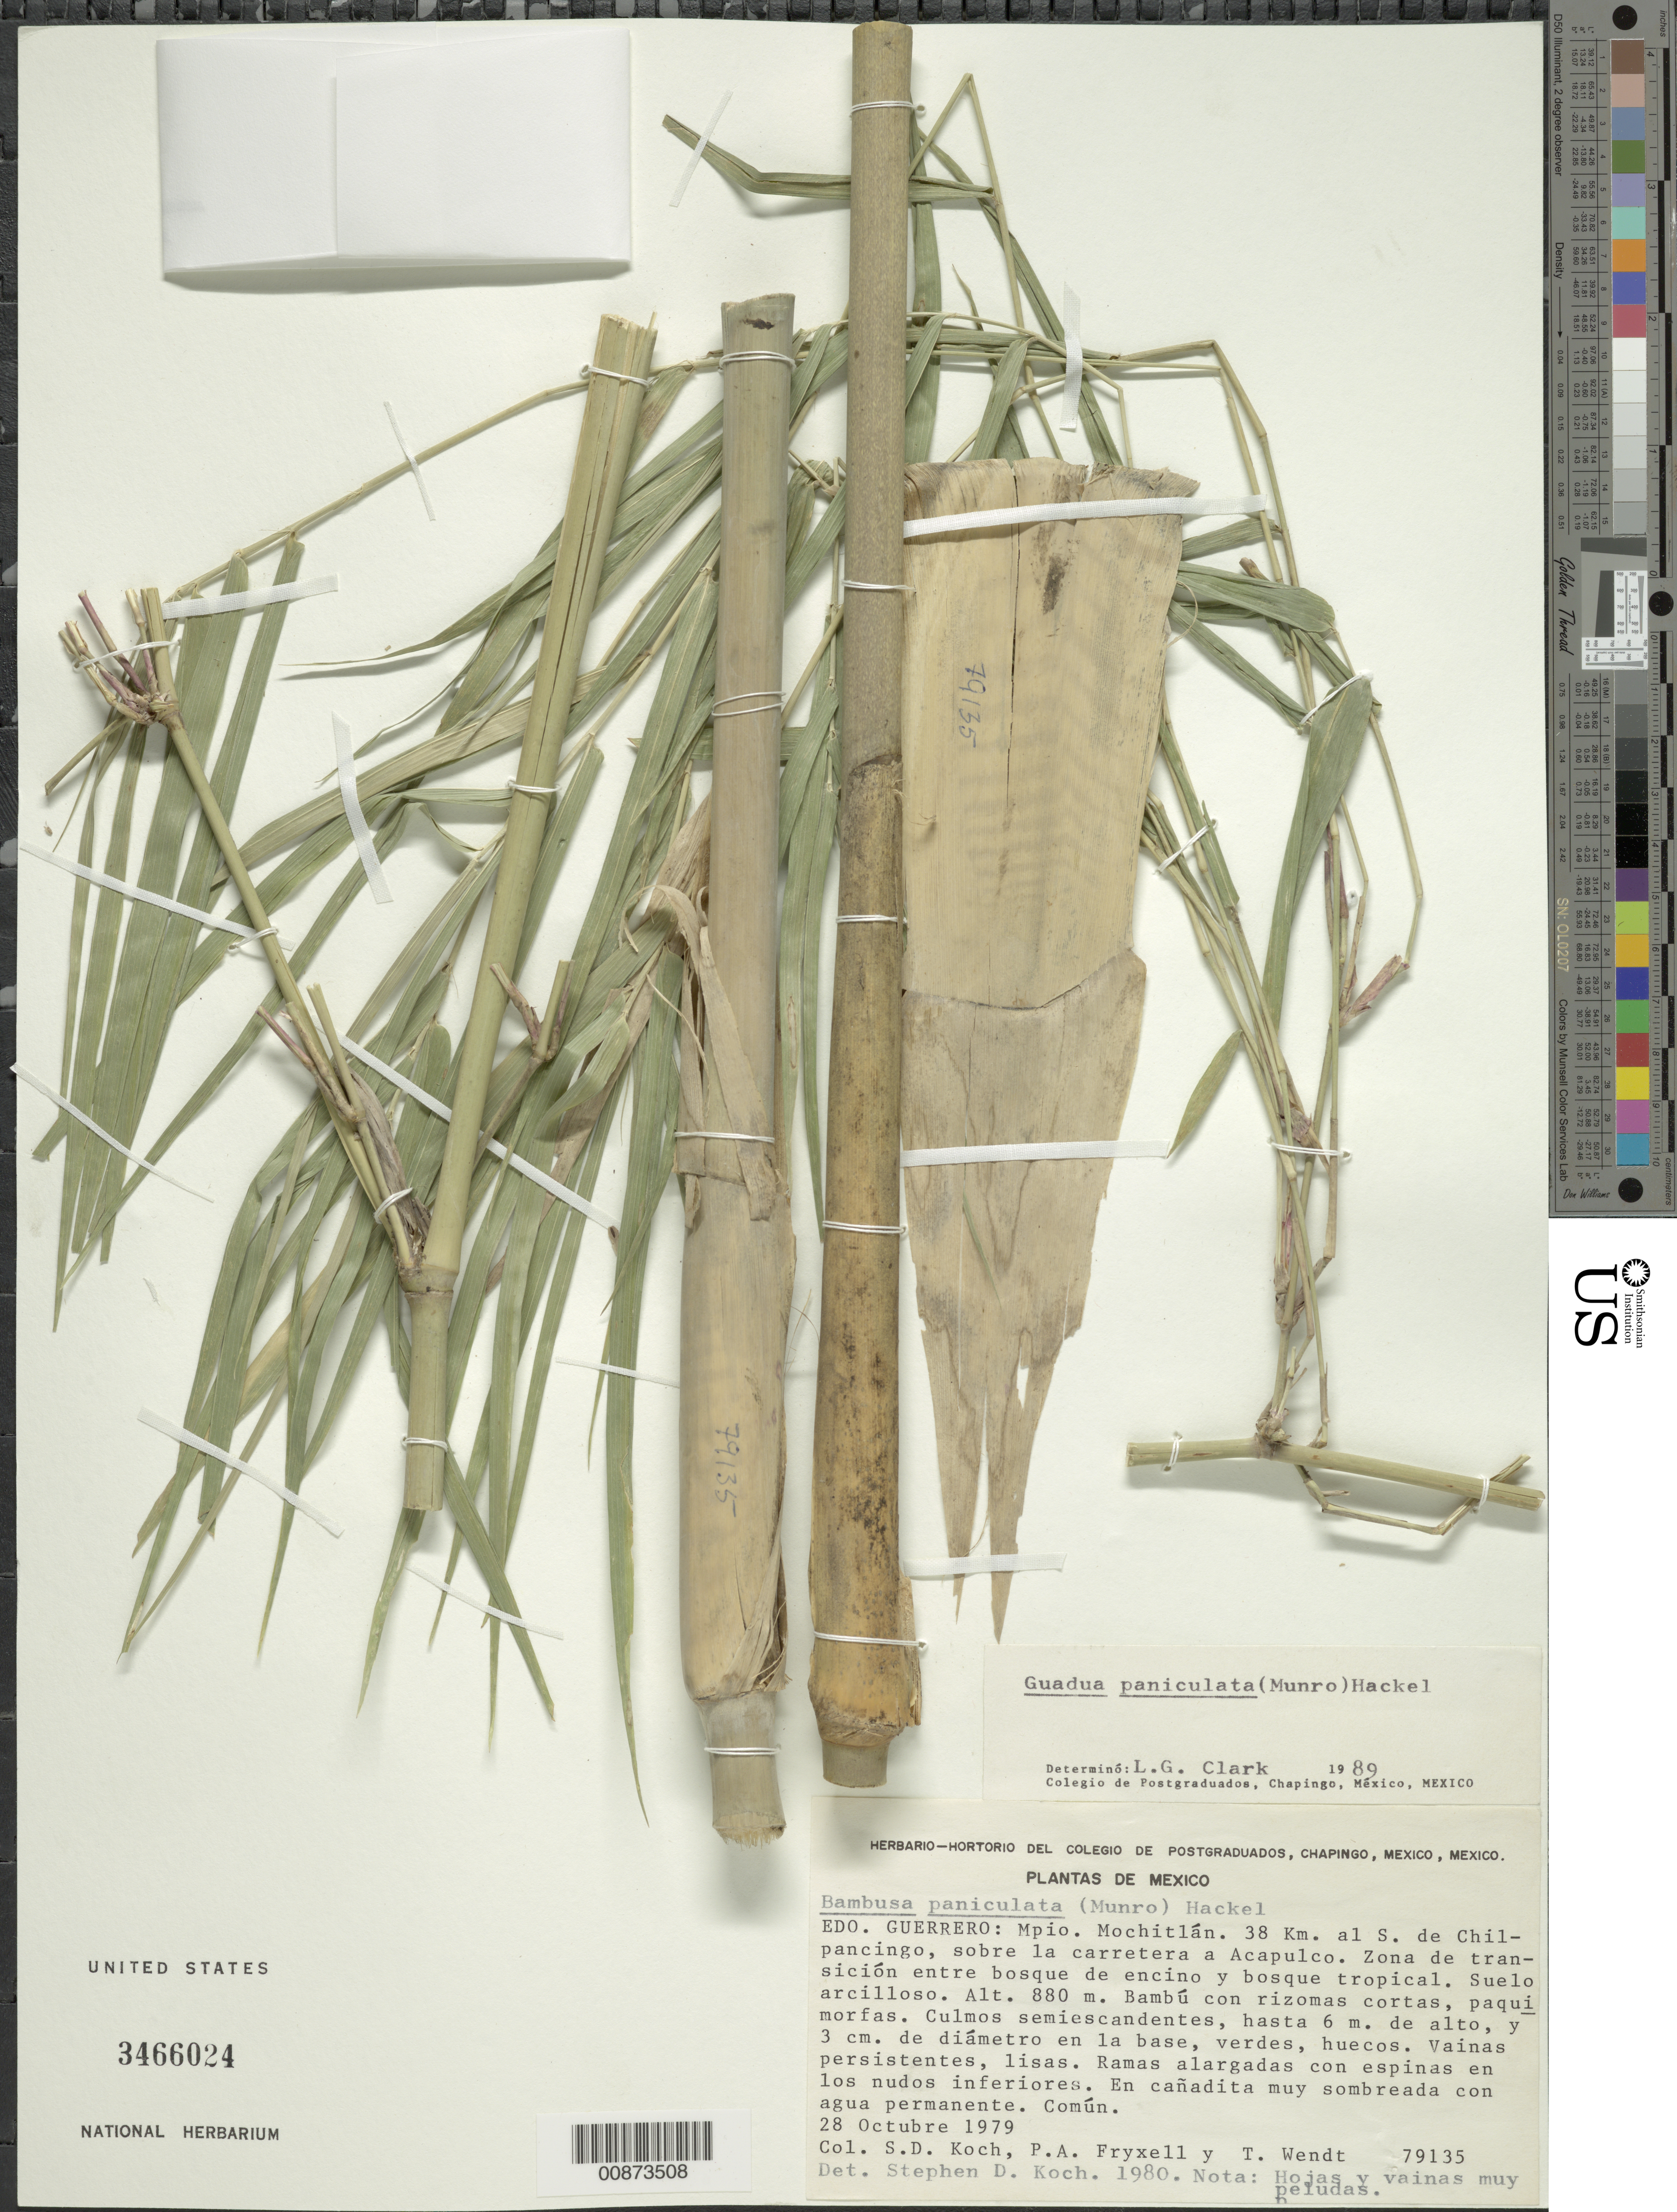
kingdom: Plantae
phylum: Tracheophyta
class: Liliopsida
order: Poales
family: Poaceae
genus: Guadua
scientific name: Guadua refracta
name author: Munro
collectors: S. D. Koch et al.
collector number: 79135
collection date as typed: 28 Oct 1979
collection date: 1979-10-28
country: Mexico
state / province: Guerrero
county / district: Mochitlan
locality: S of Chilpancingo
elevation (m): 880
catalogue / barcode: US 3466024